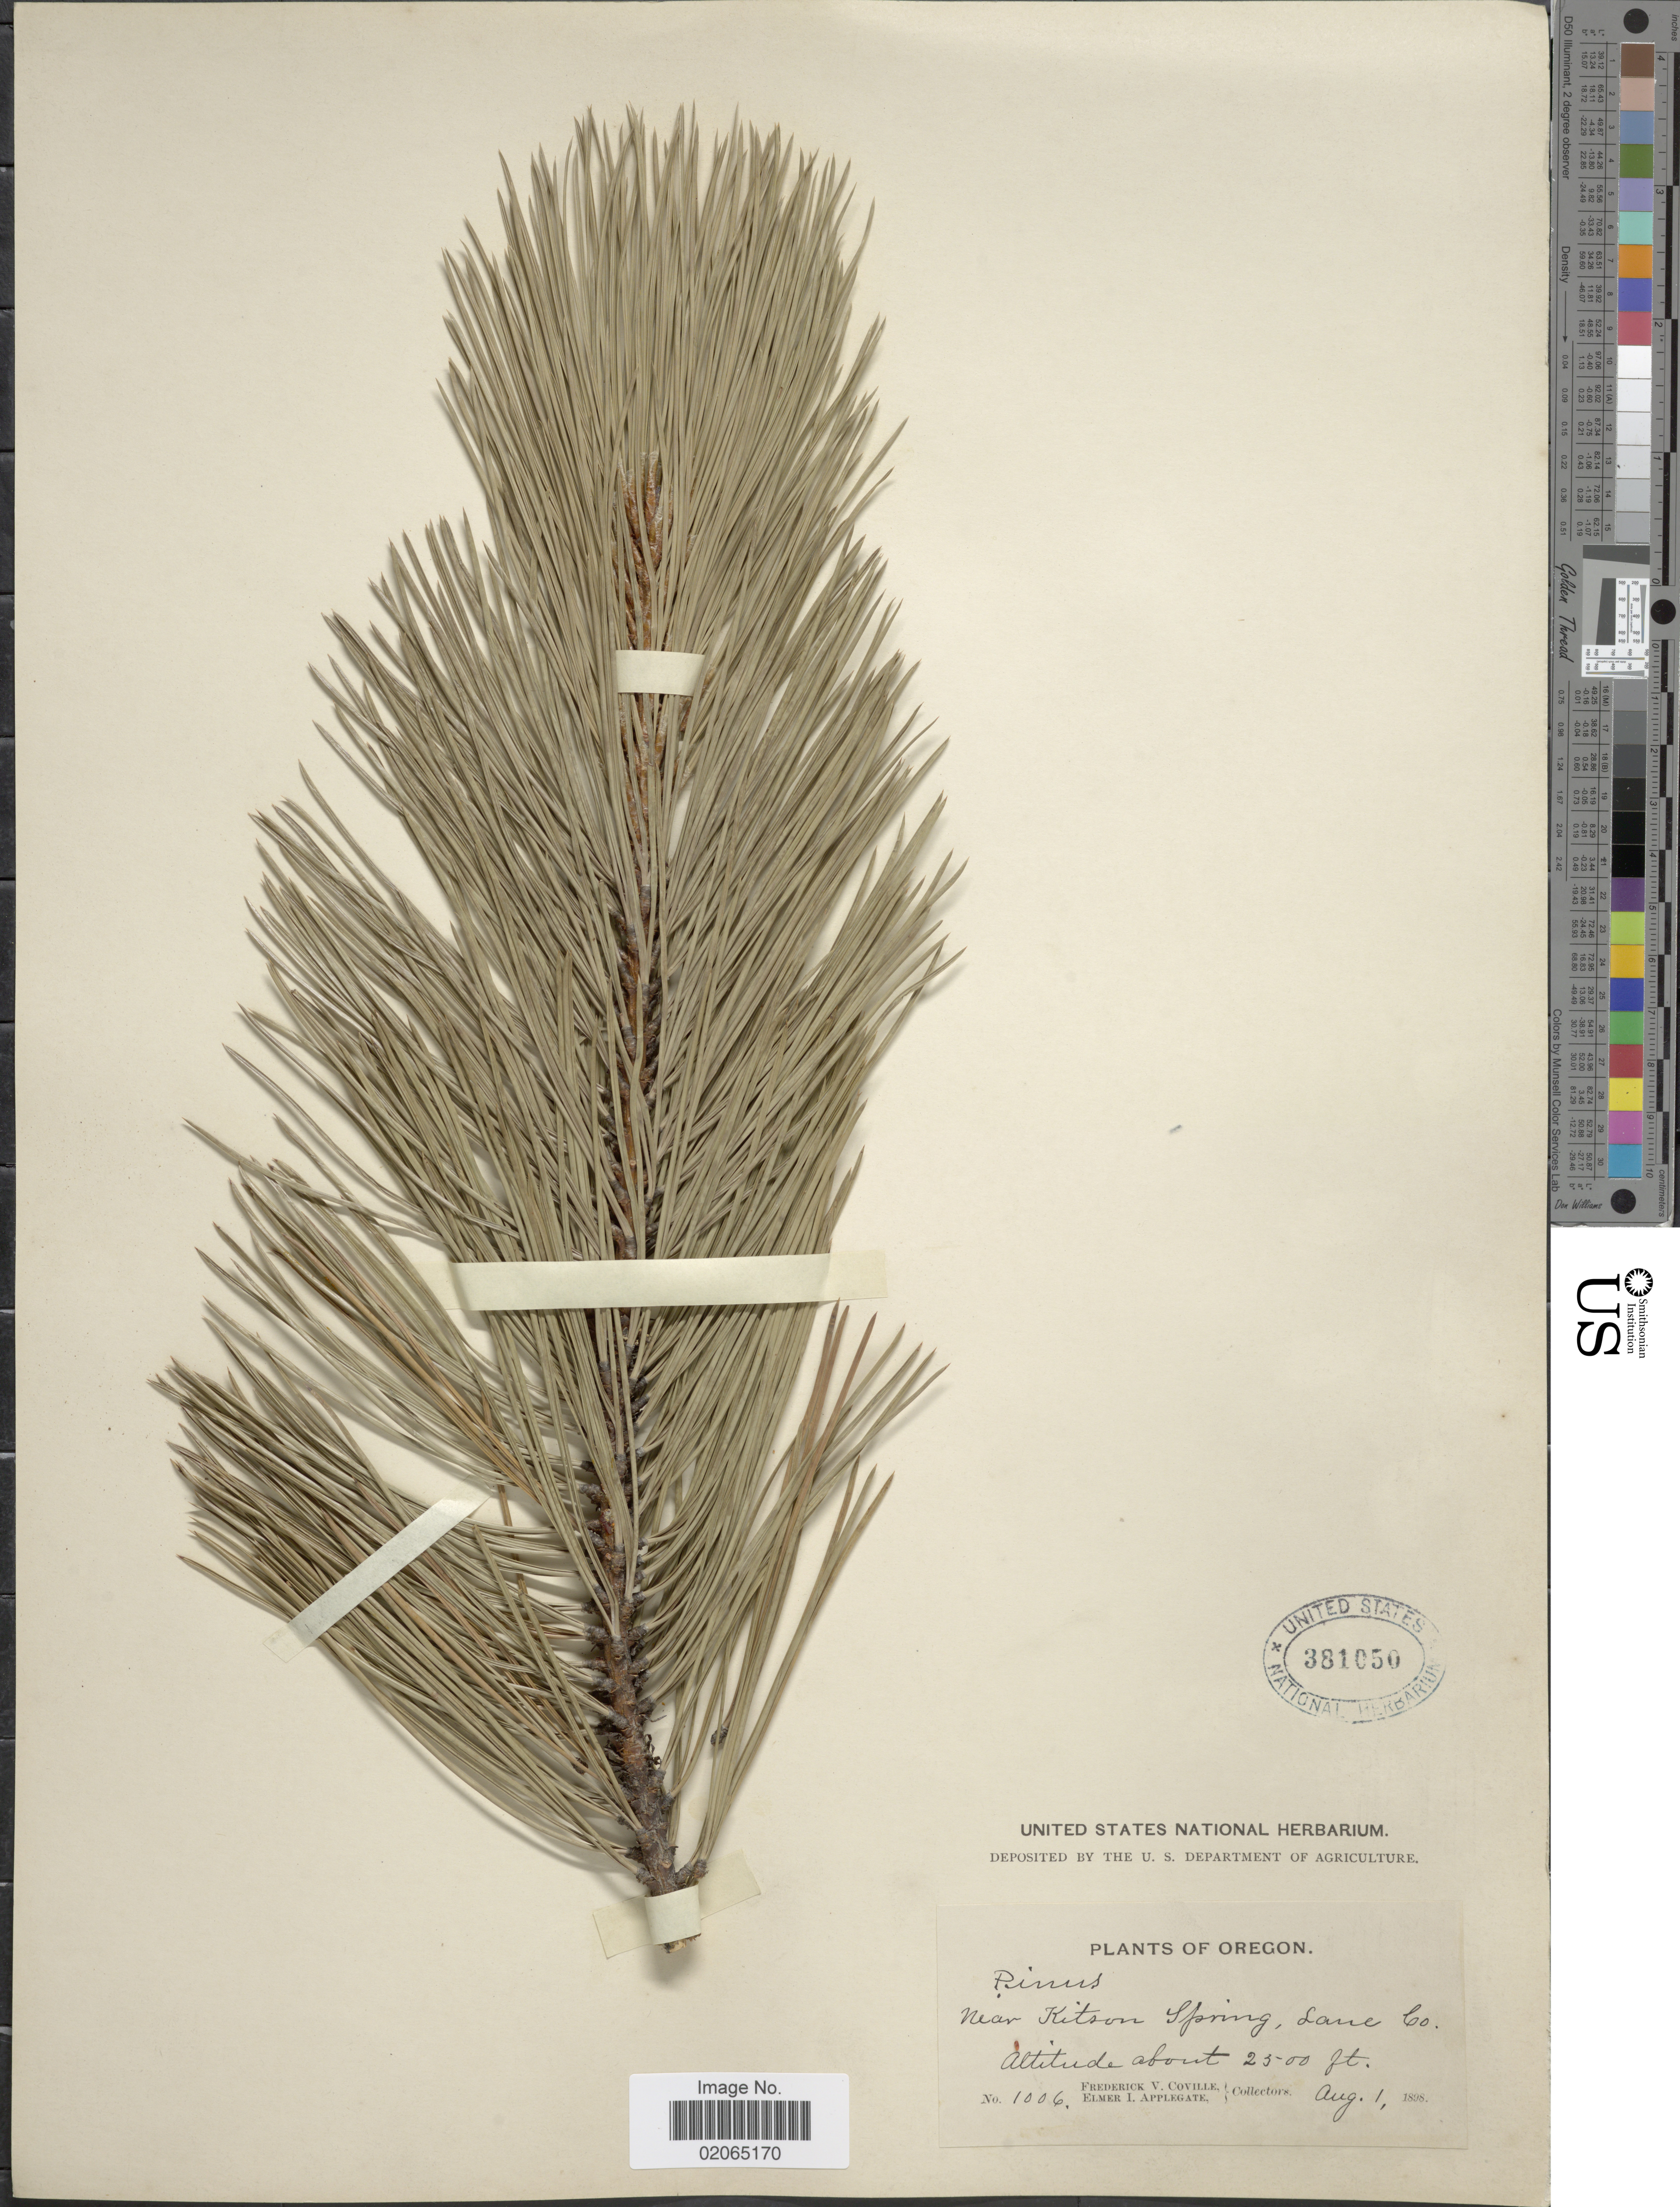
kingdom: Plantae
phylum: Tracheophyta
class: Pinopsida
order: Pinales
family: Pinaceae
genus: Pinus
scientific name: Pinus sp.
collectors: F. V. Coville & E. I. Applegate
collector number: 1006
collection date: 1898-08-01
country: United States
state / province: Oregon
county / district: Lane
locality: Near Kitson Spring, Lane Co.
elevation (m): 762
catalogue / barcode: US 381050